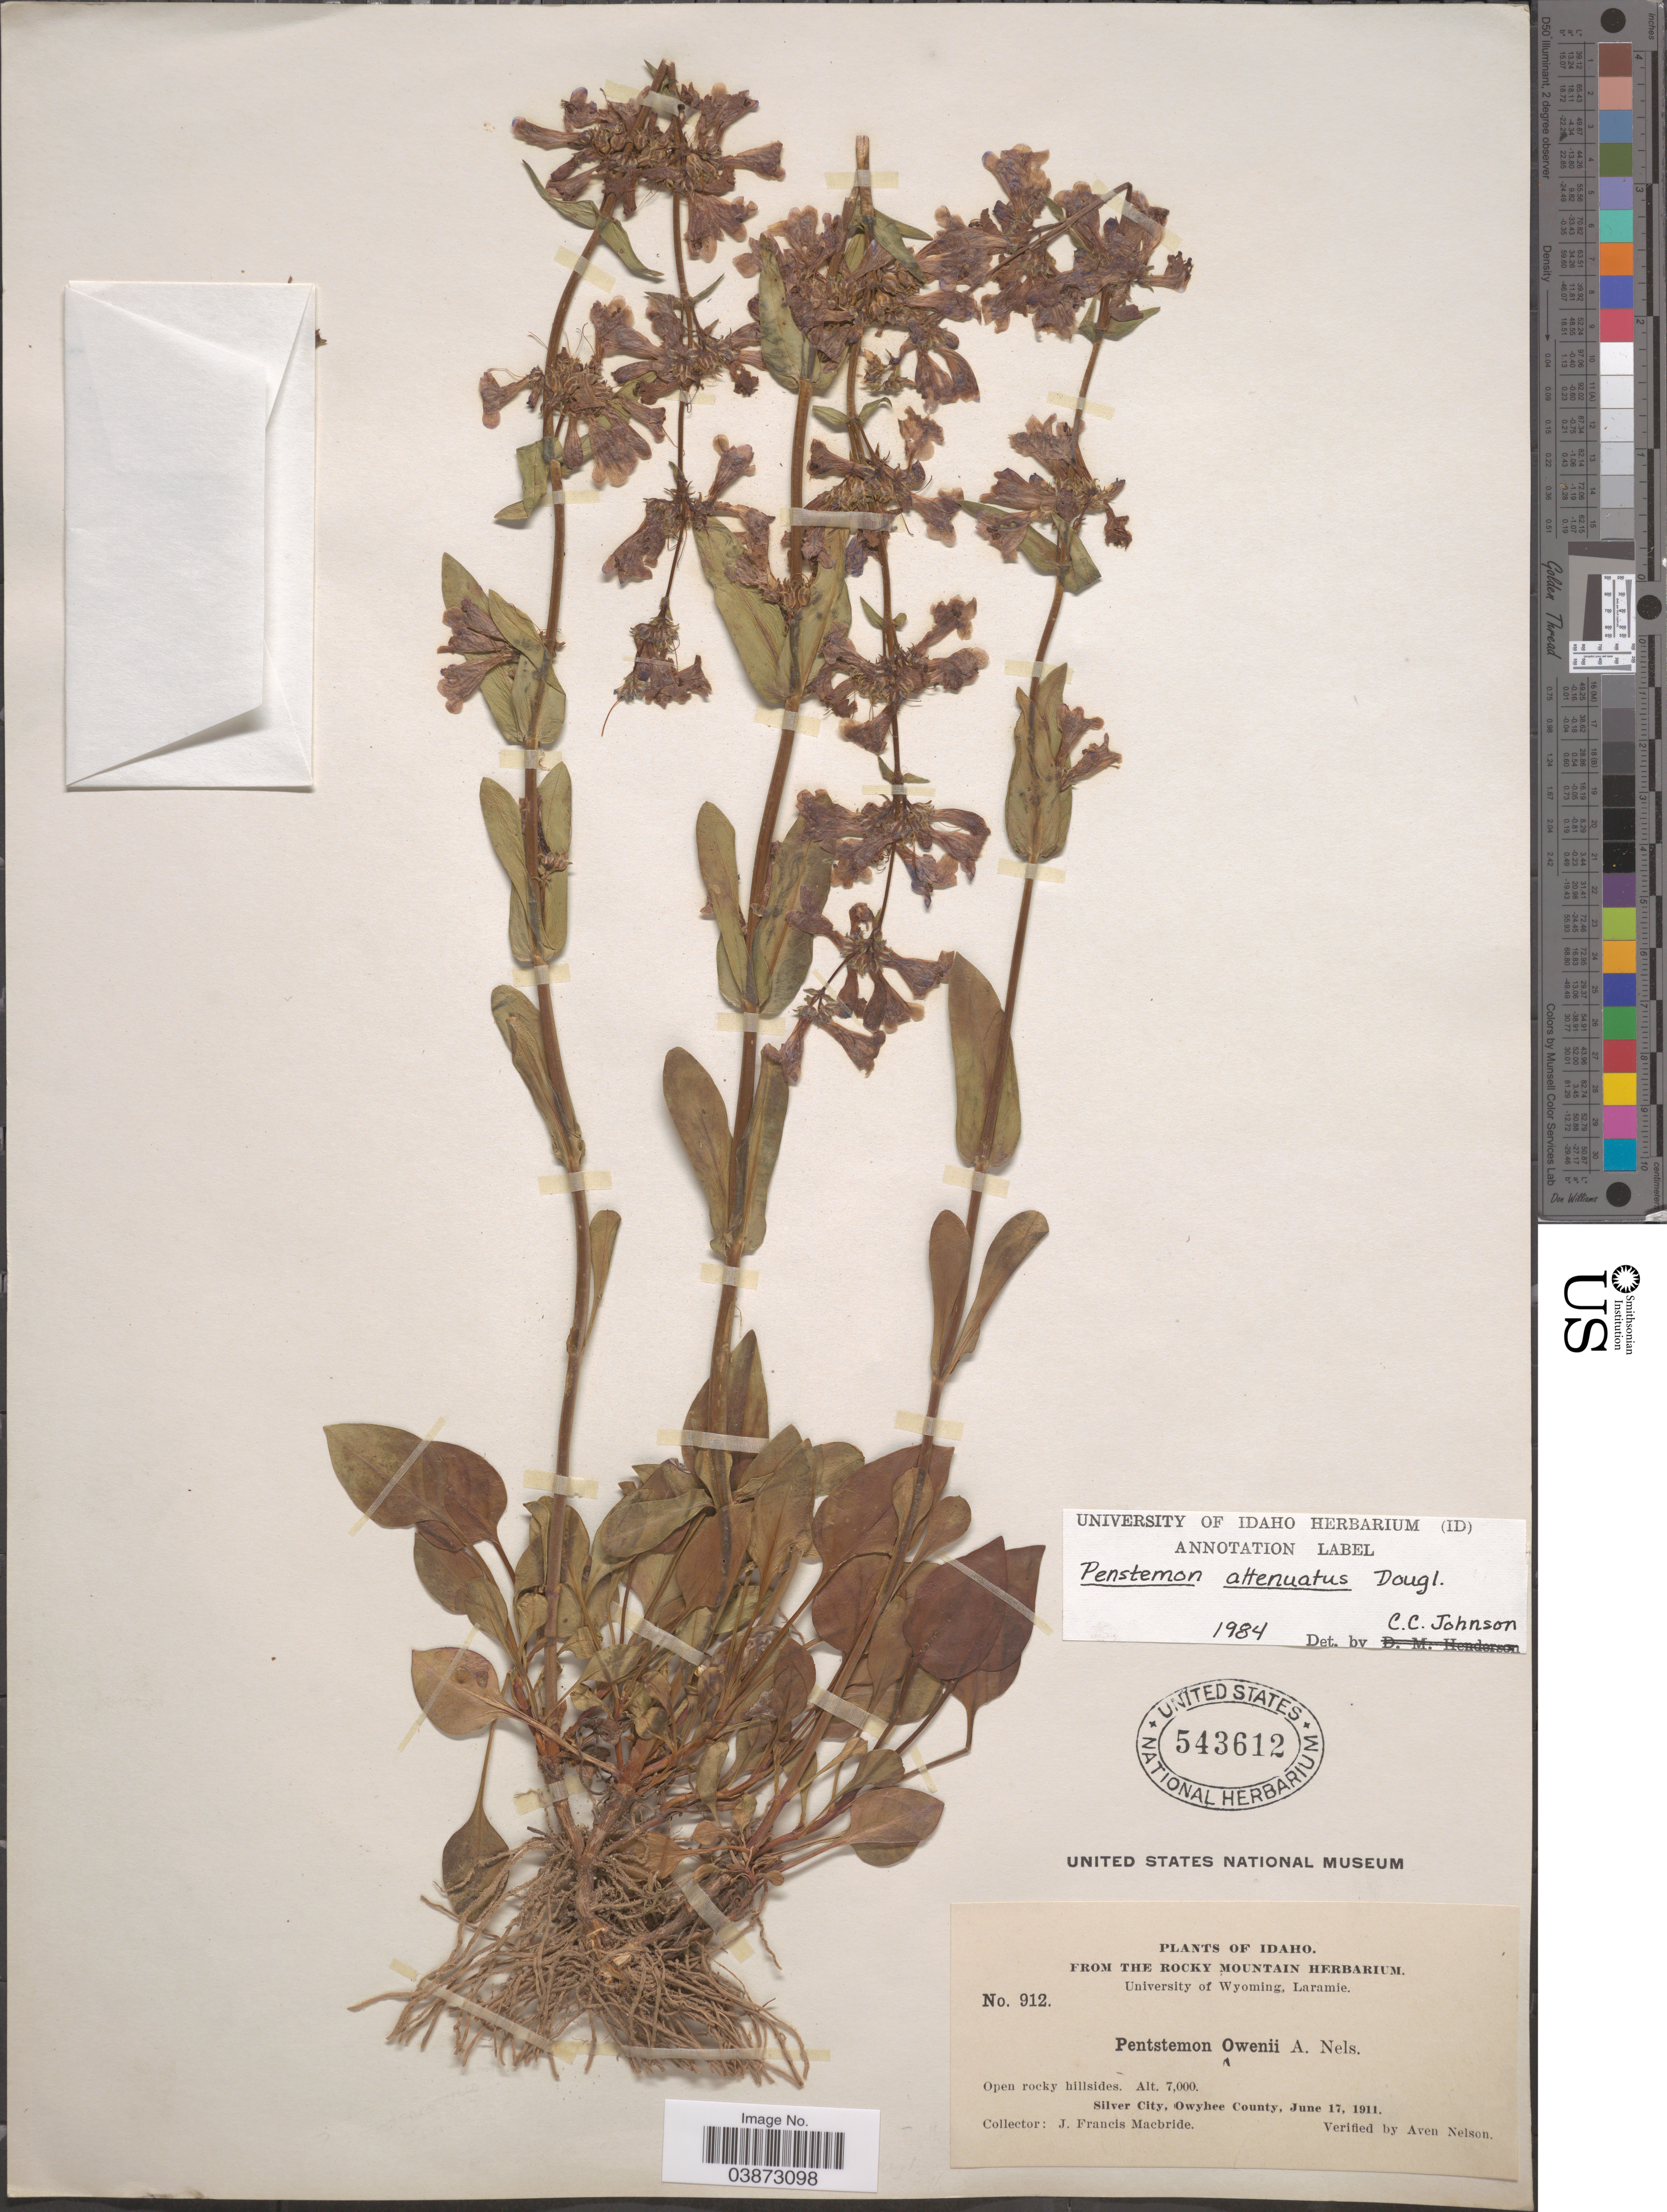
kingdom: Plantae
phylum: Tracheophyta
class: Magnoliopsida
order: Lamiales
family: Plantaginaceae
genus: Penstemon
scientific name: Penstemon attenuatus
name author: Douglas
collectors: J. F. Macbride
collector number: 912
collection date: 1911-06-17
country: United States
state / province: Idaho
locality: The Rocky Mountain. Silver City, Owyhee County.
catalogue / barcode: US 543612